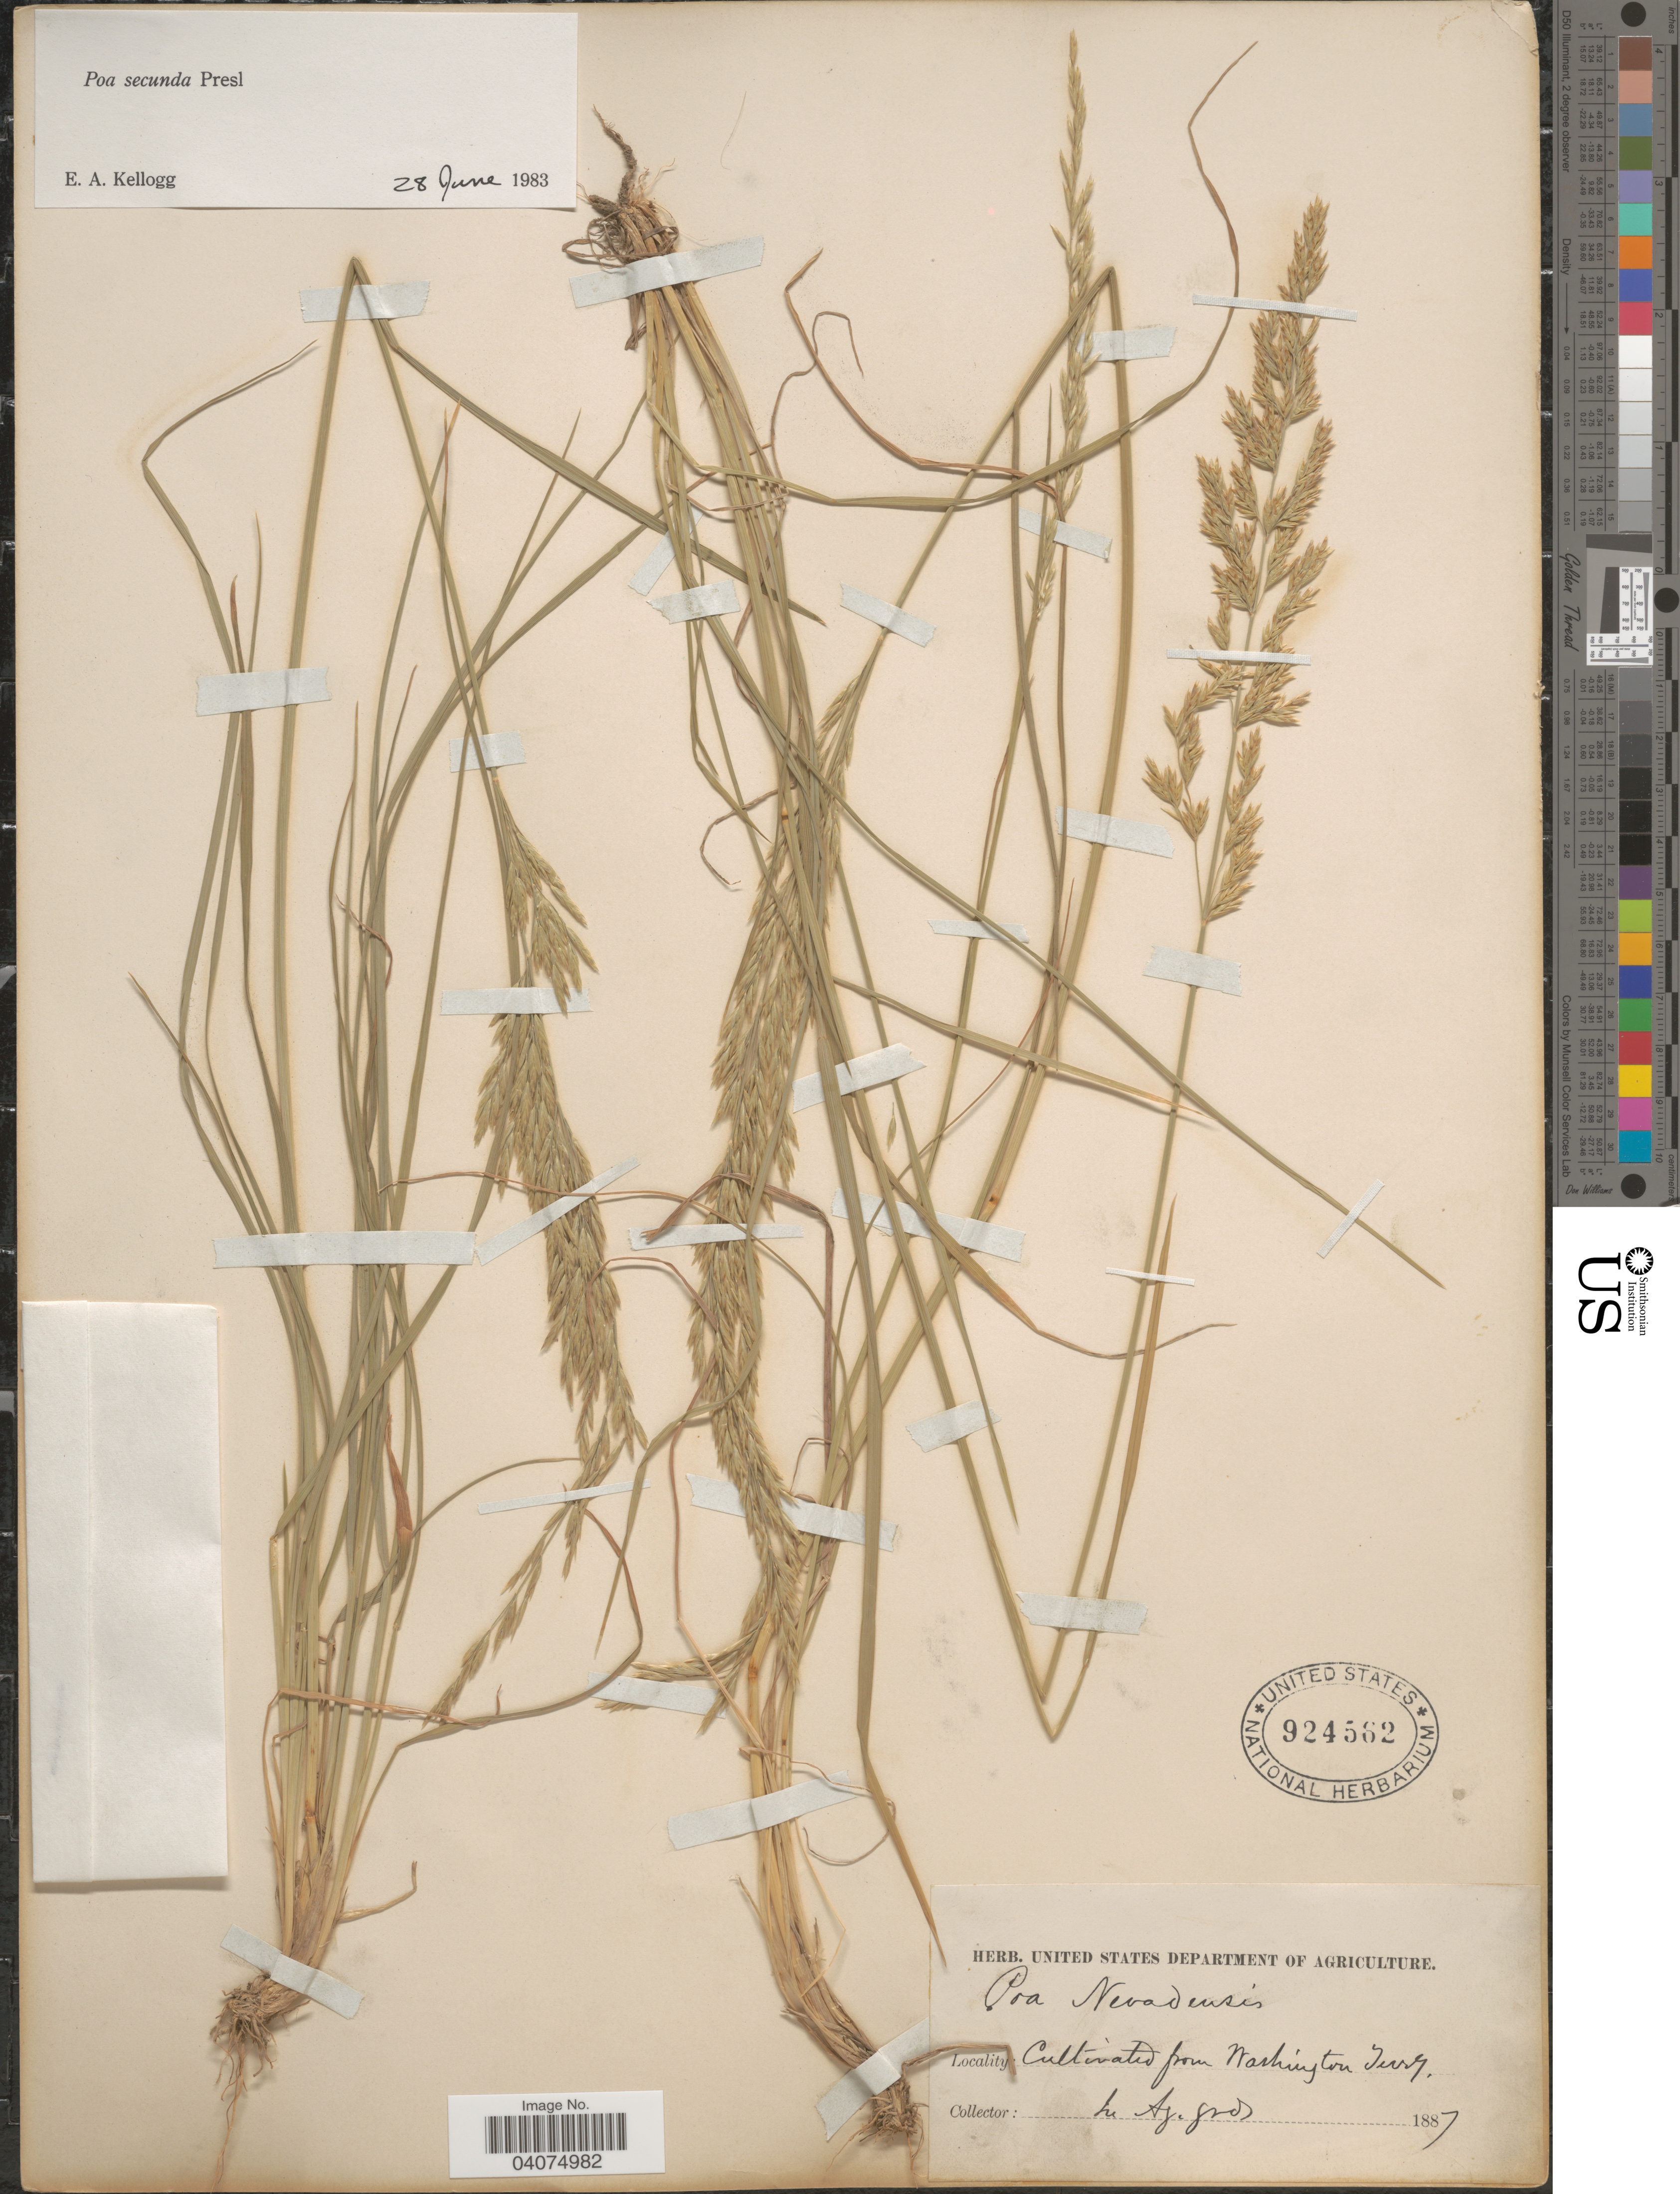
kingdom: Plantae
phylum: Tracheophyta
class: Liliopsida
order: Poales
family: Poaceae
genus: Poa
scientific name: Poa secunda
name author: J. Presl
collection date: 1887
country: United States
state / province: Washington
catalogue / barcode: US 924562